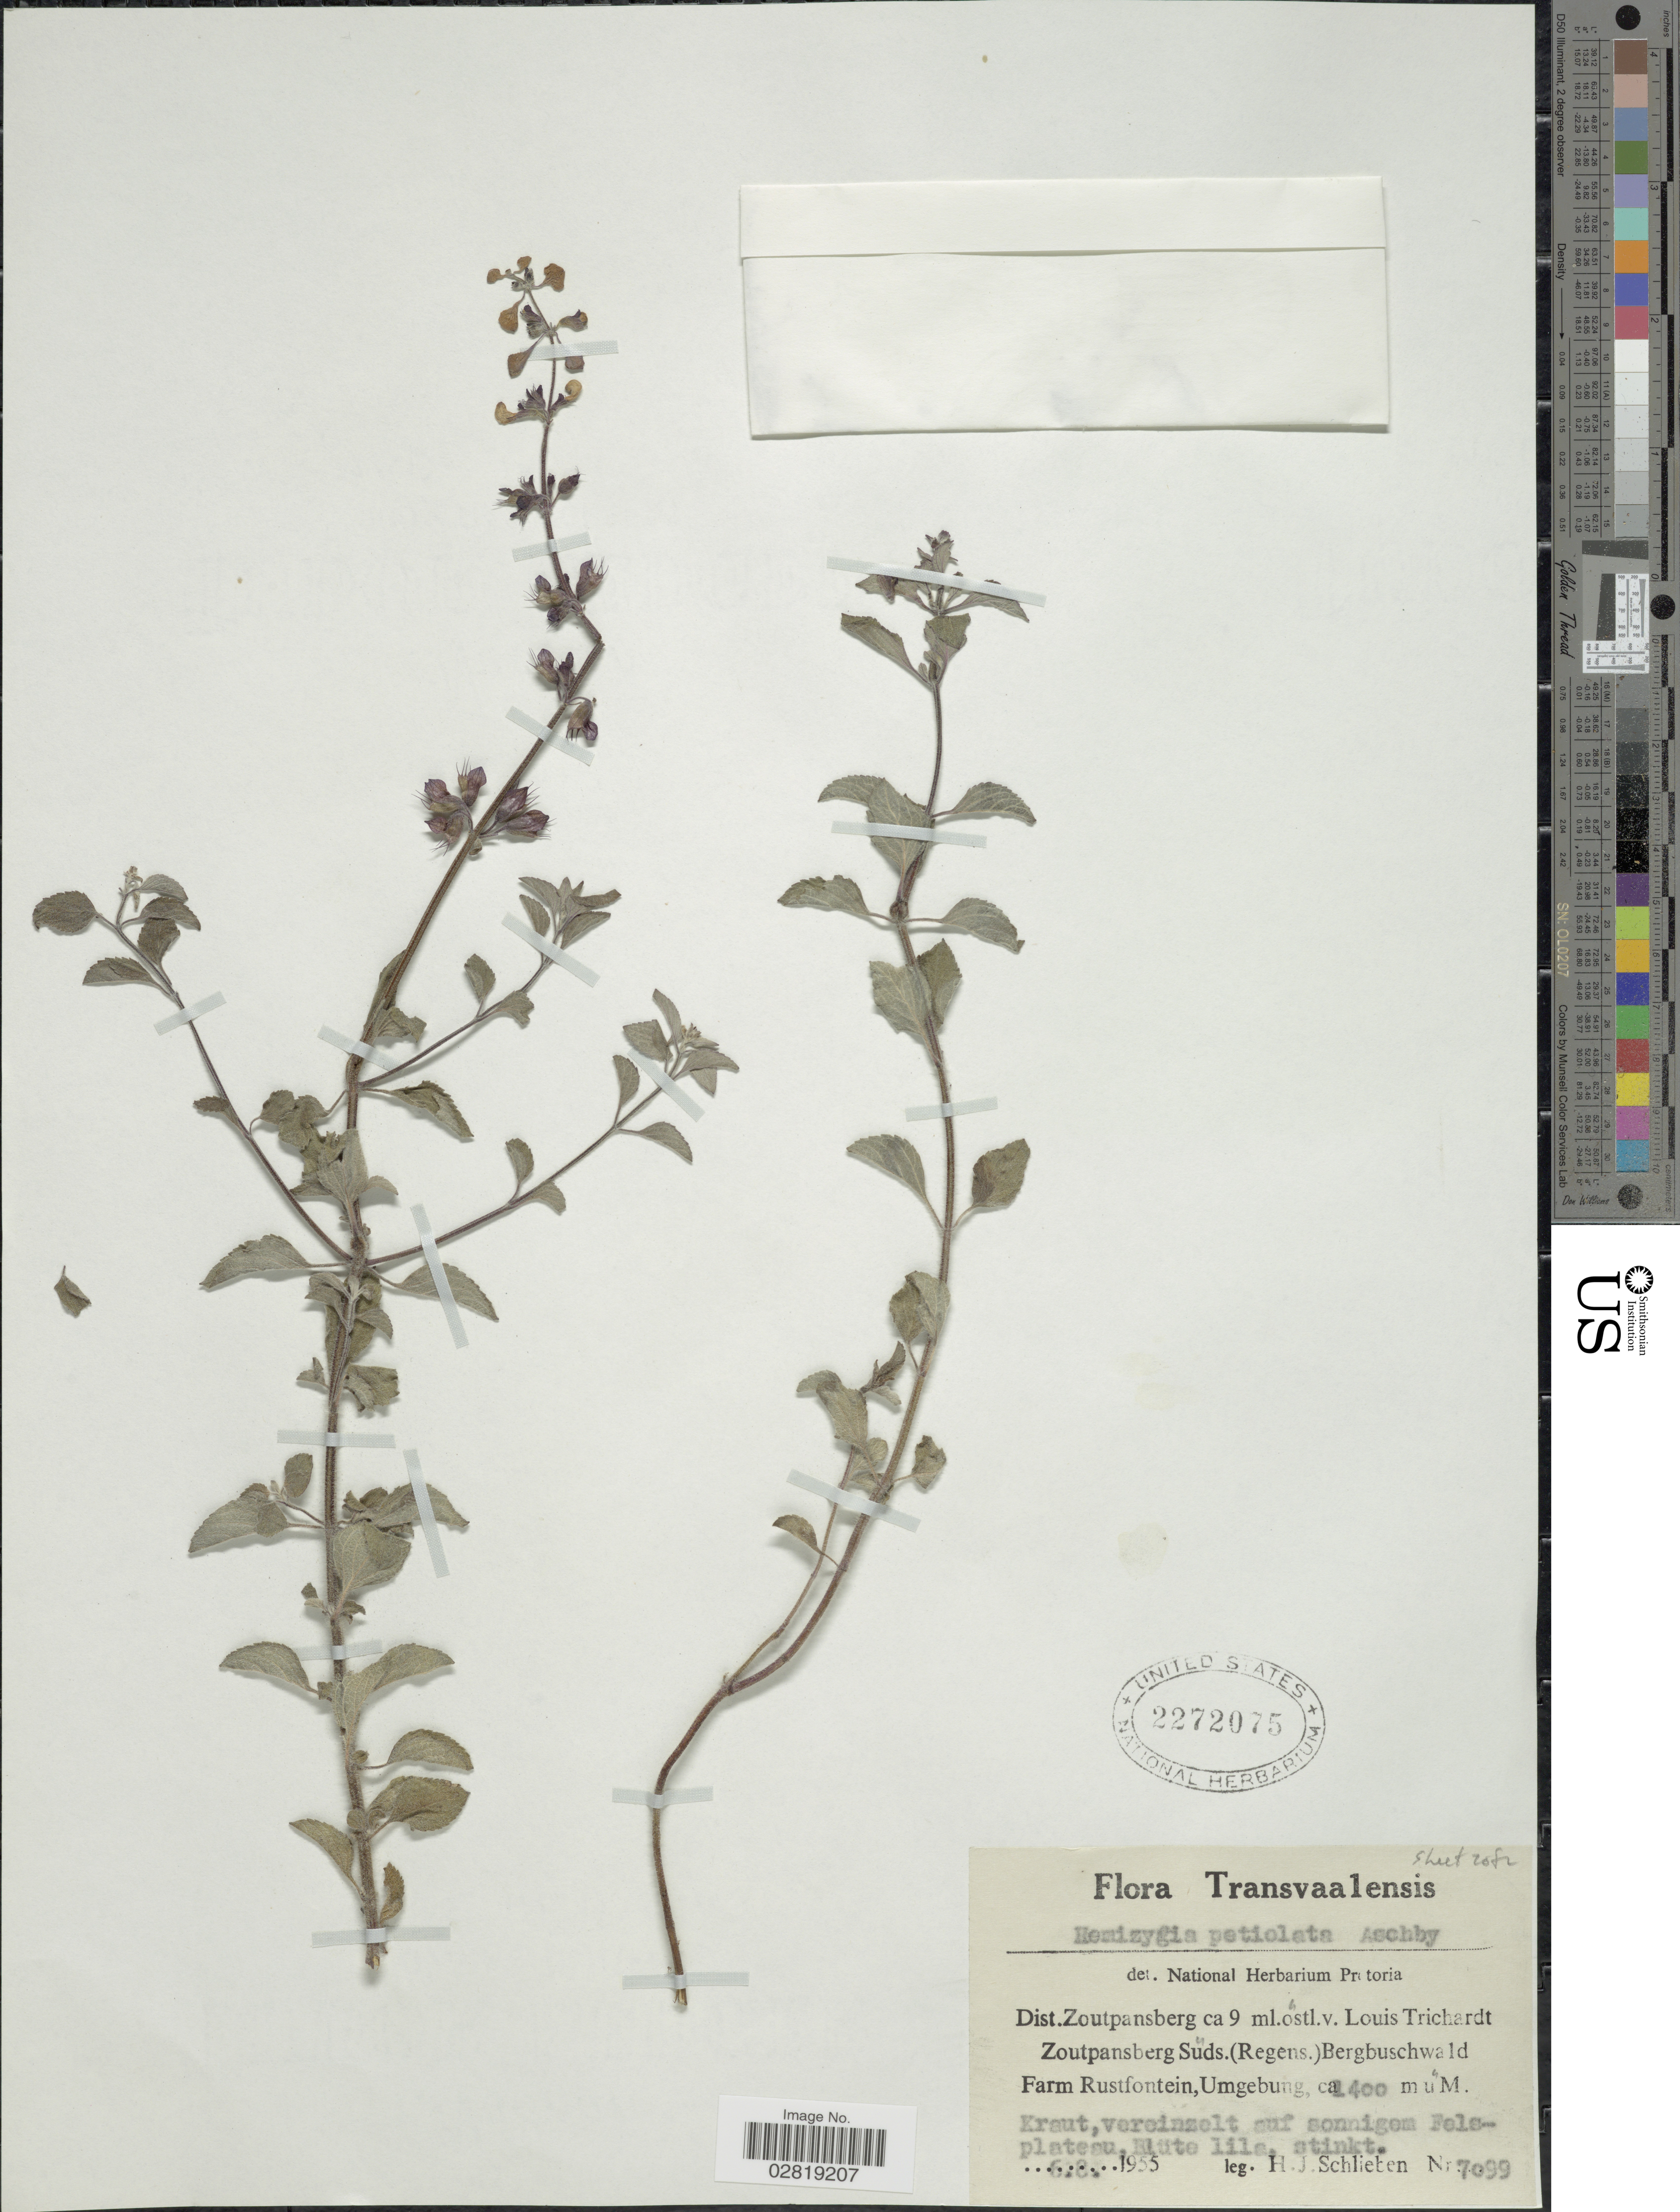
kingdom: Plantae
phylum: Tracheophyta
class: Magnoliopsida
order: Lamiales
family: Lamiaceae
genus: Hemizygia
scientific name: Hemizygia petiolata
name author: Ashby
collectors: H. J. Schlieben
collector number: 7099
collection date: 1955-08-06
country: South Africa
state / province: Limpopo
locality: Transvaalensis. Dist. Zoutpansberg ca 9 ml. östl. v. Louis Trichardt. Zoutpansberg Süds. (Regens.) Bergbuschwald, Farm Rustfontein, Umgebung.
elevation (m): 1400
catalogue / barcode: US 2272075